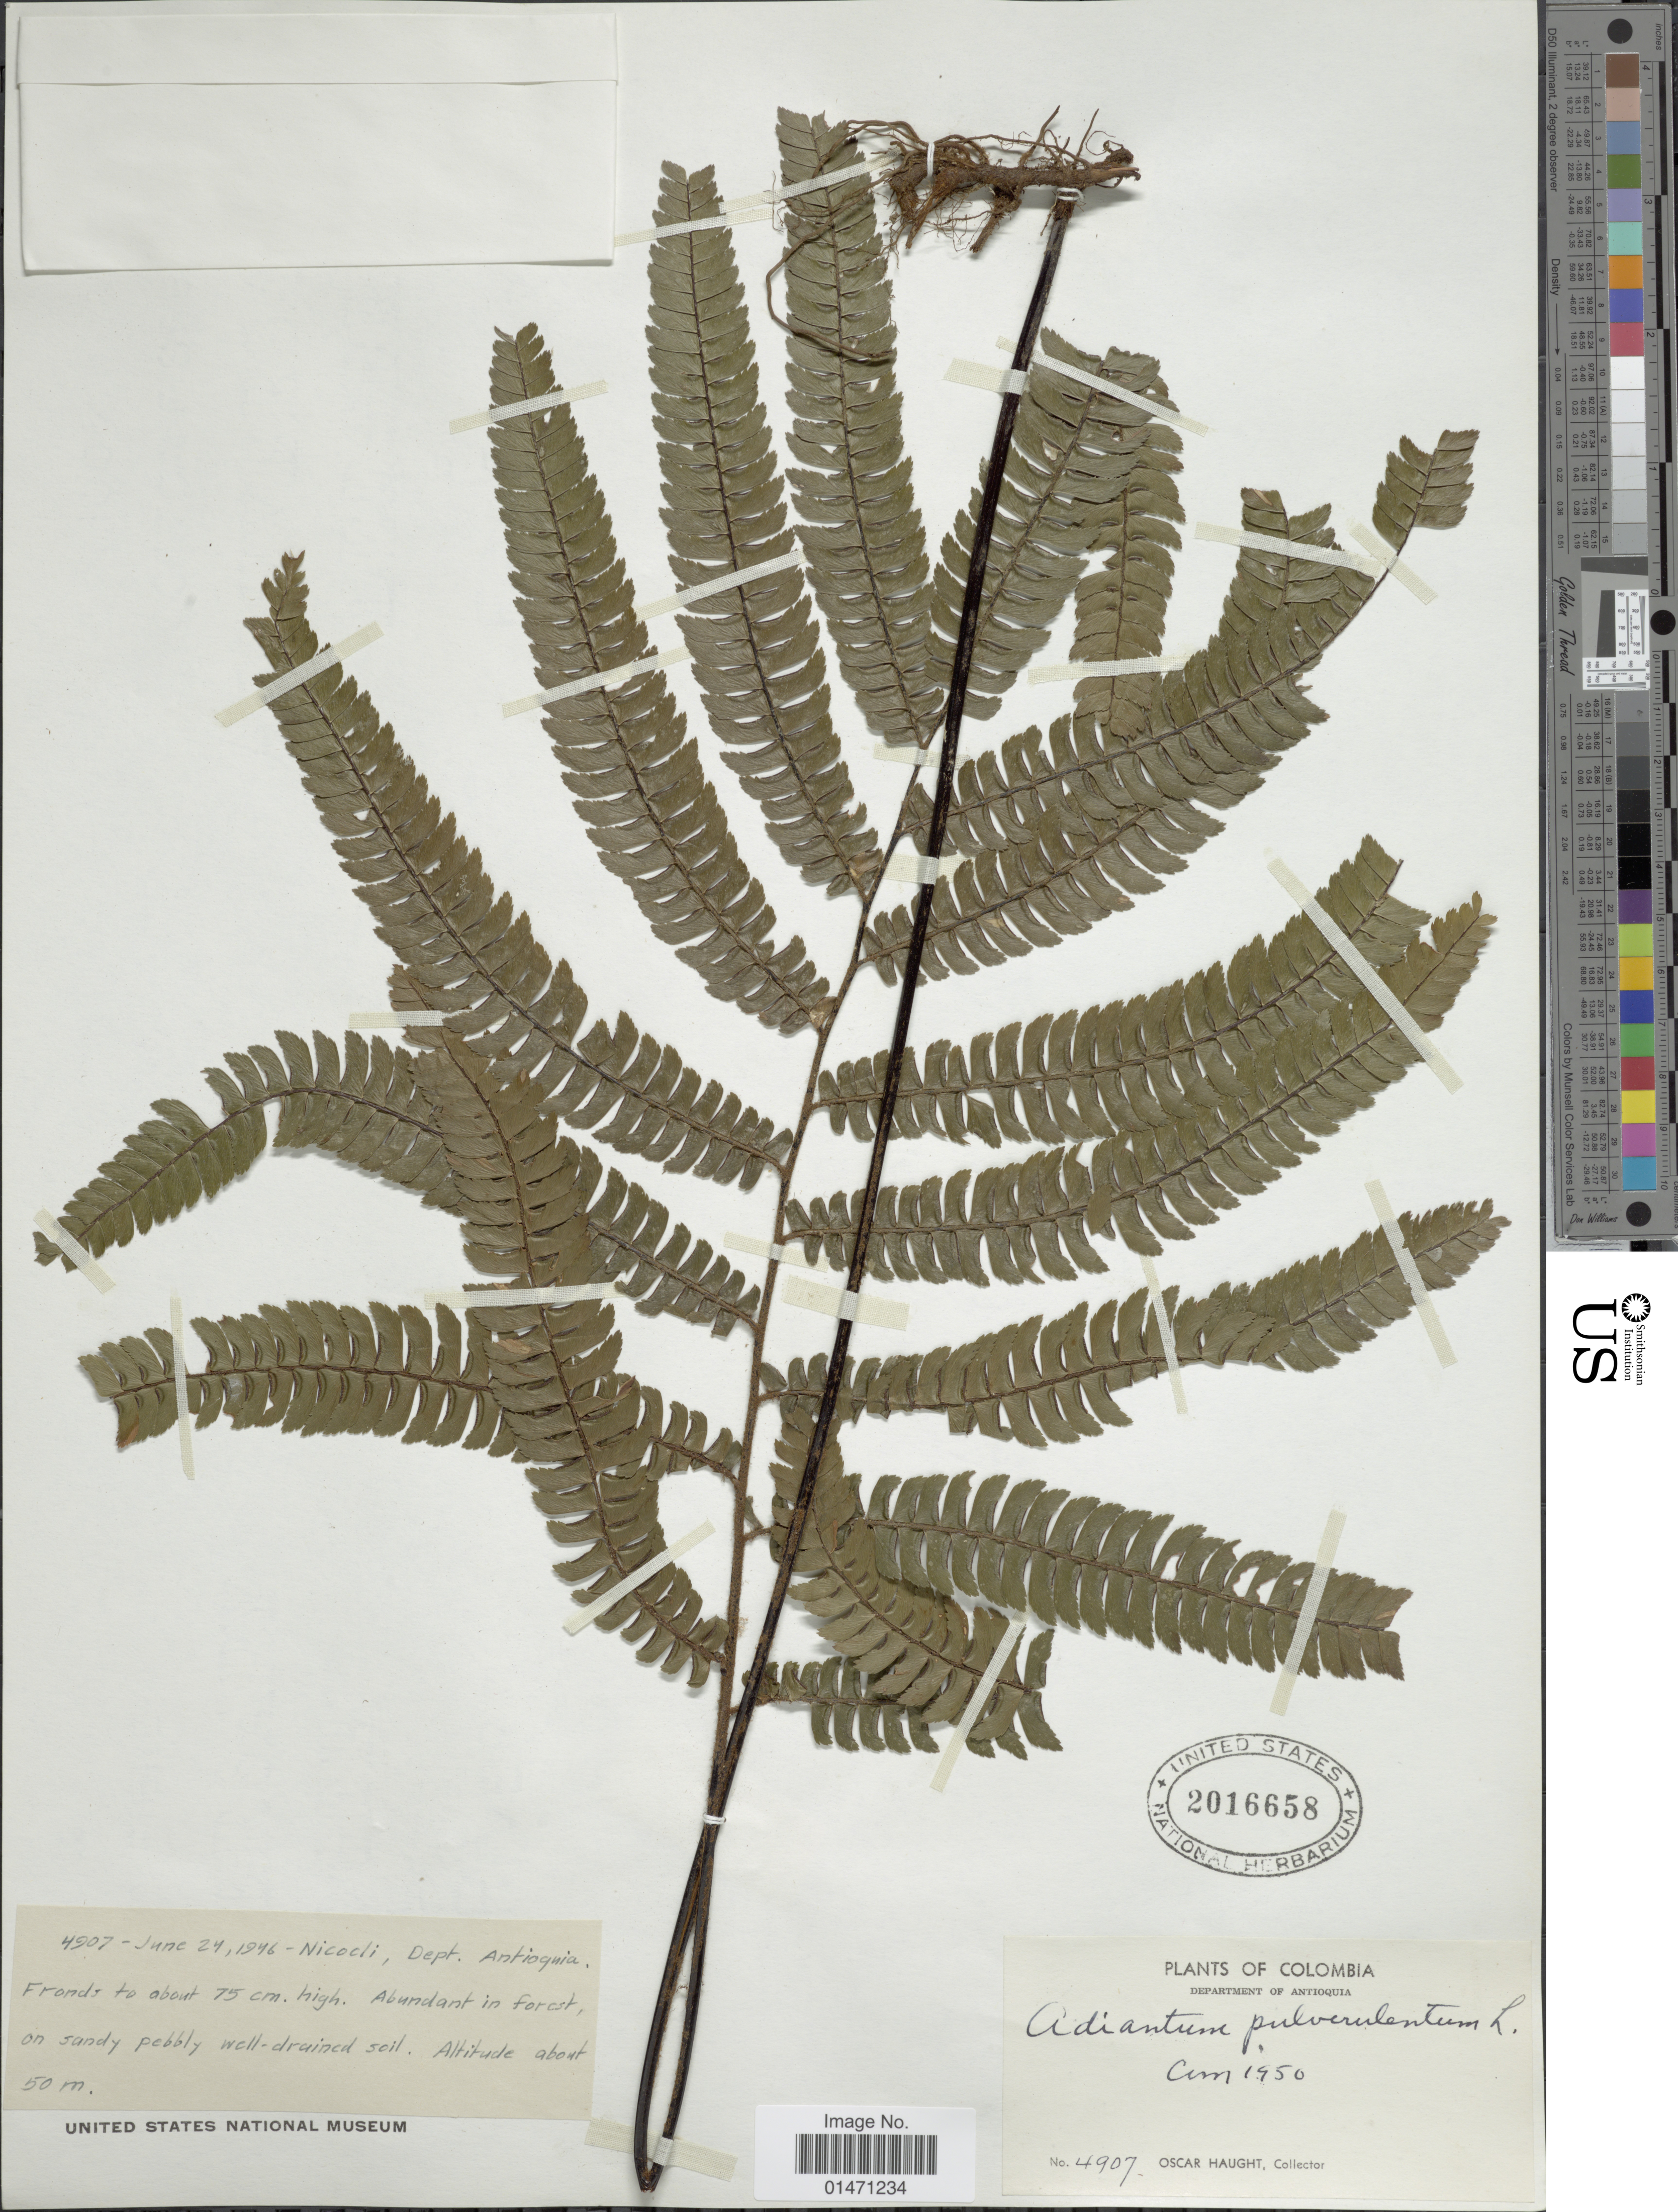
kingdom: Plantae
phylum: Tracheophyta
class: Polypodiopsida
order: Polypodiales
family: Pteridaceae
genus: Adiantum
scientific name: Adiantum pulverulentum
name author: L.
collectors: O. L. Haught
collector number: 4907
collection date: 1946-06-24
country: Colombia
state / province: Antioquia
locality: Nicodi, Dept. Antioquia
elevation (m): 50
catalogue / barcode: US 2016658